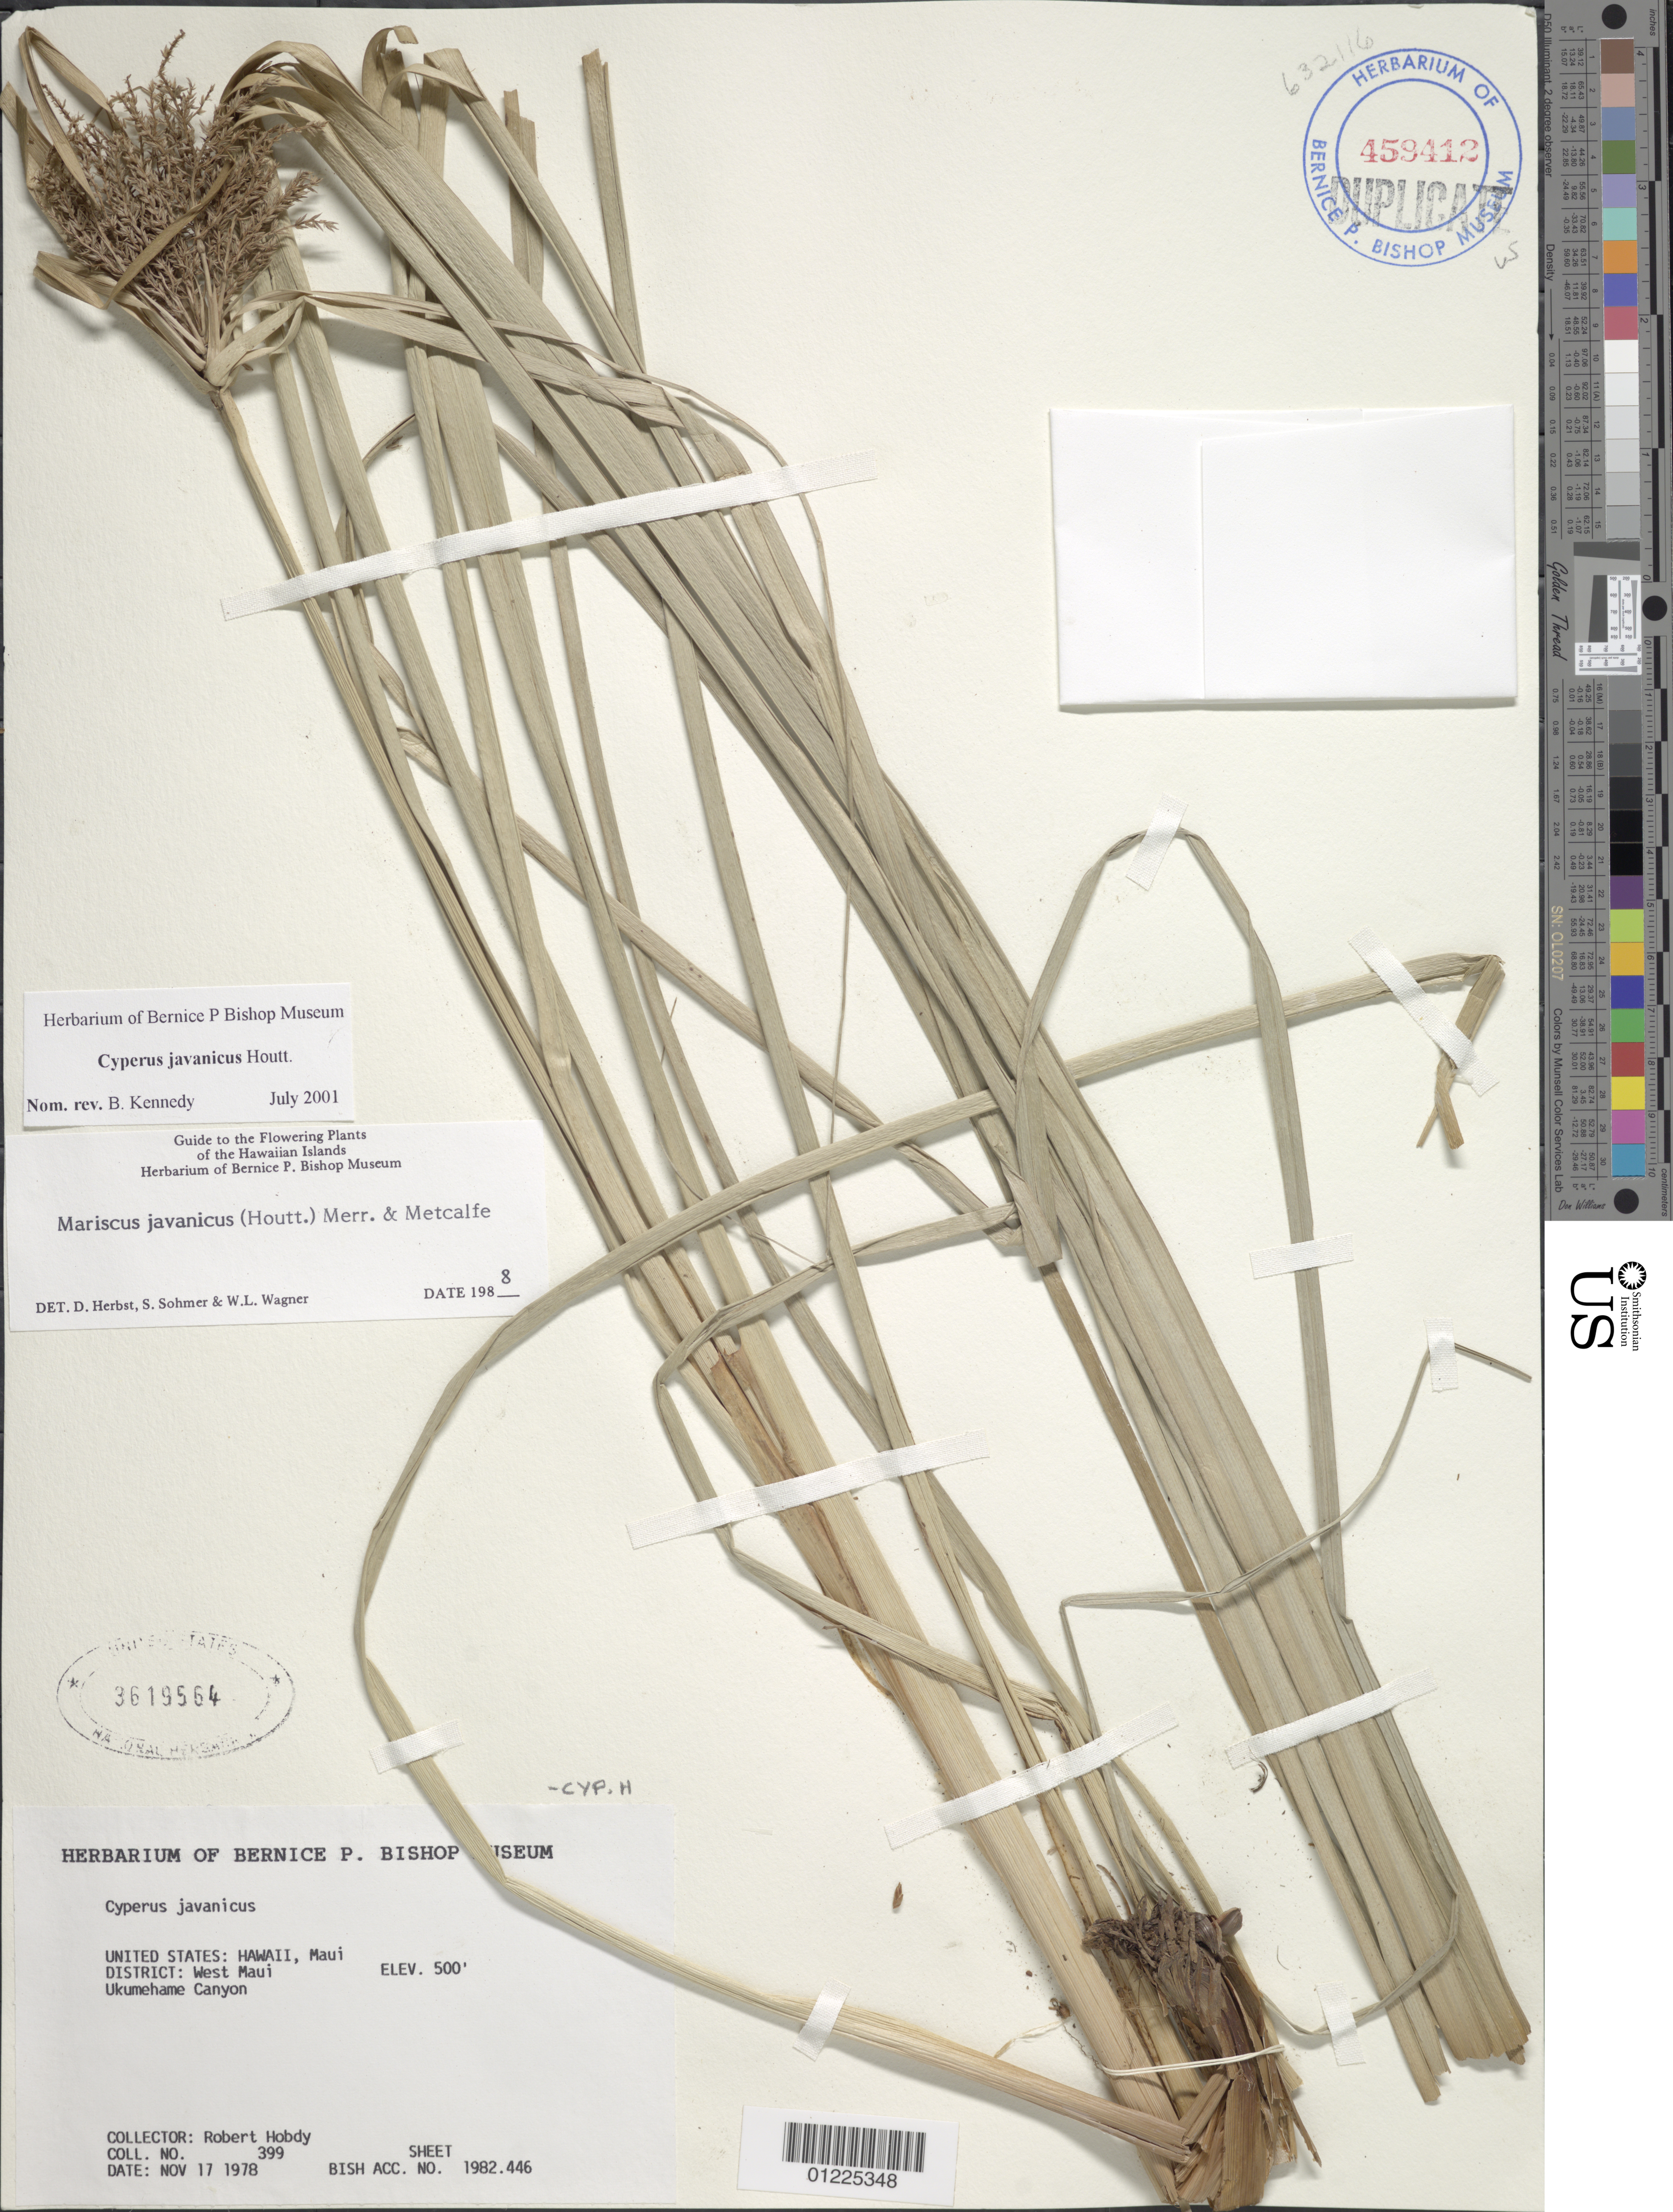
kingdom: Plantae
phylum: Tracheophyta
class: Liliopsida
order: Poales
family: Cyperaceae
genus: Cyperus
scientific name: Cyperus javanicus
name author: Houtt.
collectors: R. Hobdy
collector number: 399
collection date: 1978-11-17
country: United States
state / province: Hawaii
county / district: Maui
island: Maui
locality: W. Maui, Ukumehame Conyon.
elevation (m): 152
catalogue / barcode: US 3619564